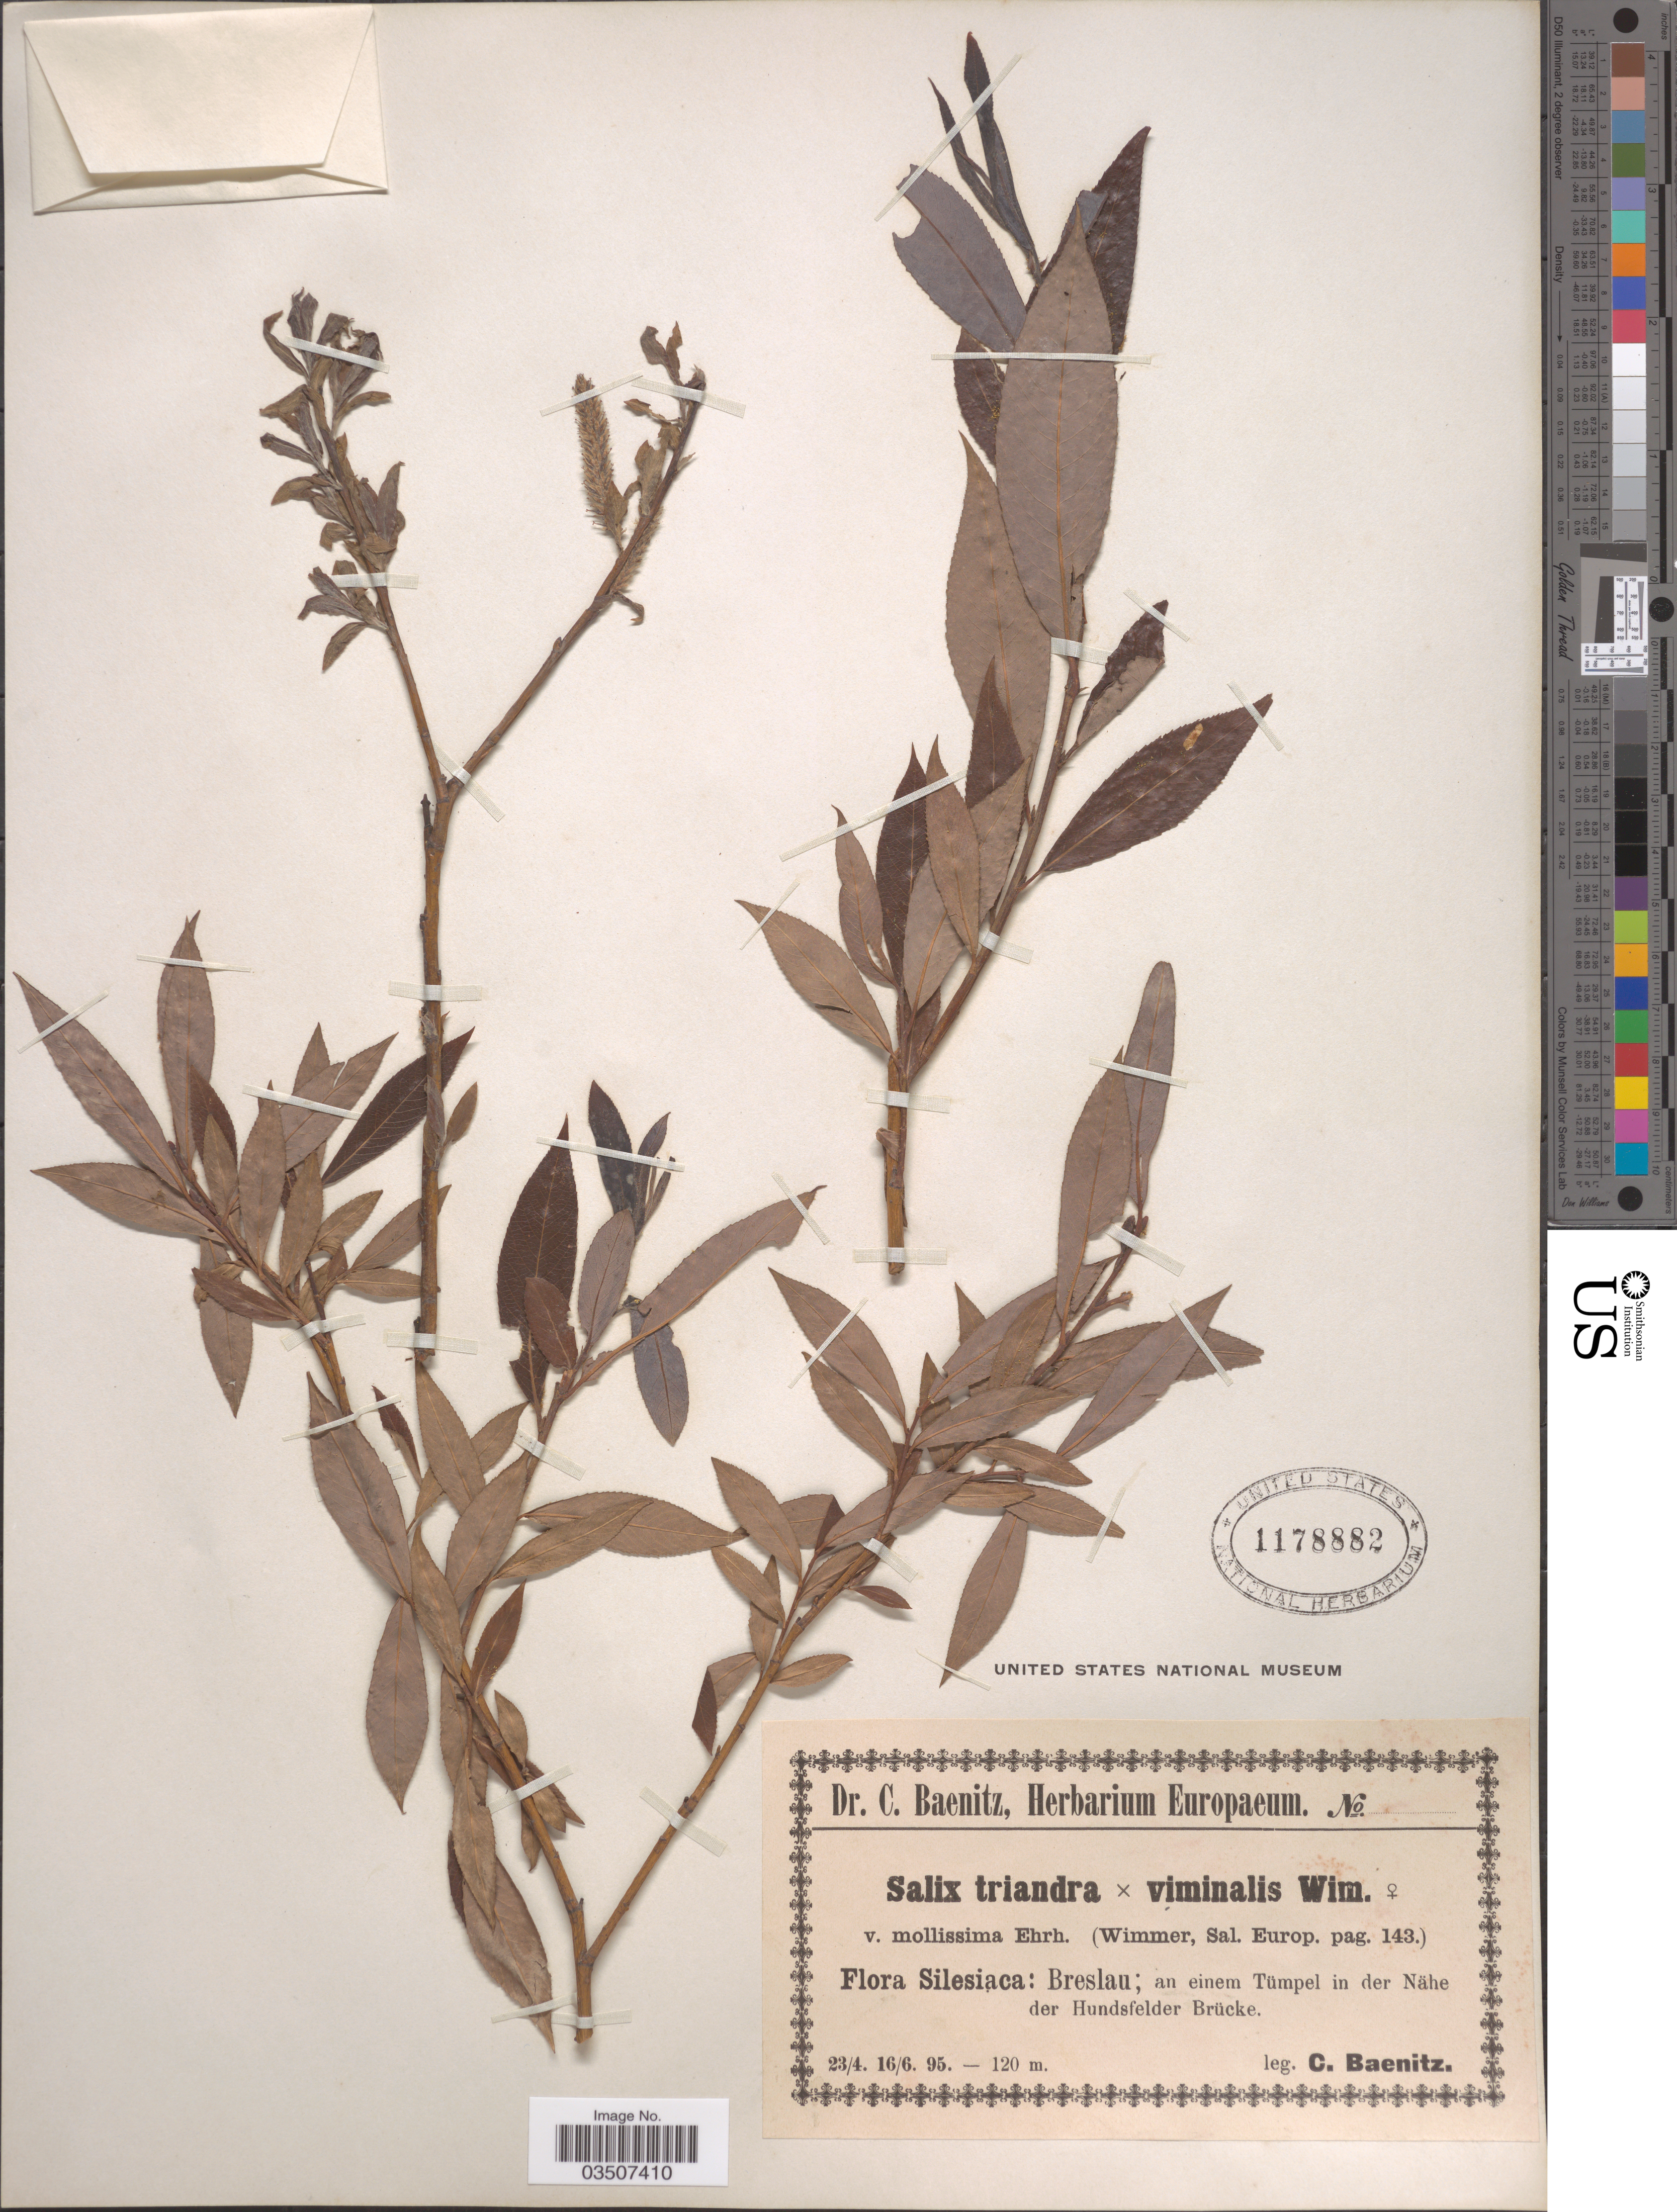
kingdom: Plantae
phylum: Tracheophyta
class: Magnoliopsida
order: Malpighiales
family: Salicaceae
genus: Salix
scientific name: Salix triandra x S. viminalis L.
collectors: C. G. Baenitz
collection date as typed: Transcribed d/m/y: 23/4/95 to 16/6/95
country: Poland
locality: Silesiaca: Breslau; an einem Tümpel in der Nähe der Hundsfelder Brücke.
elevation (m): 120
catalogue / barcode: US 1178882